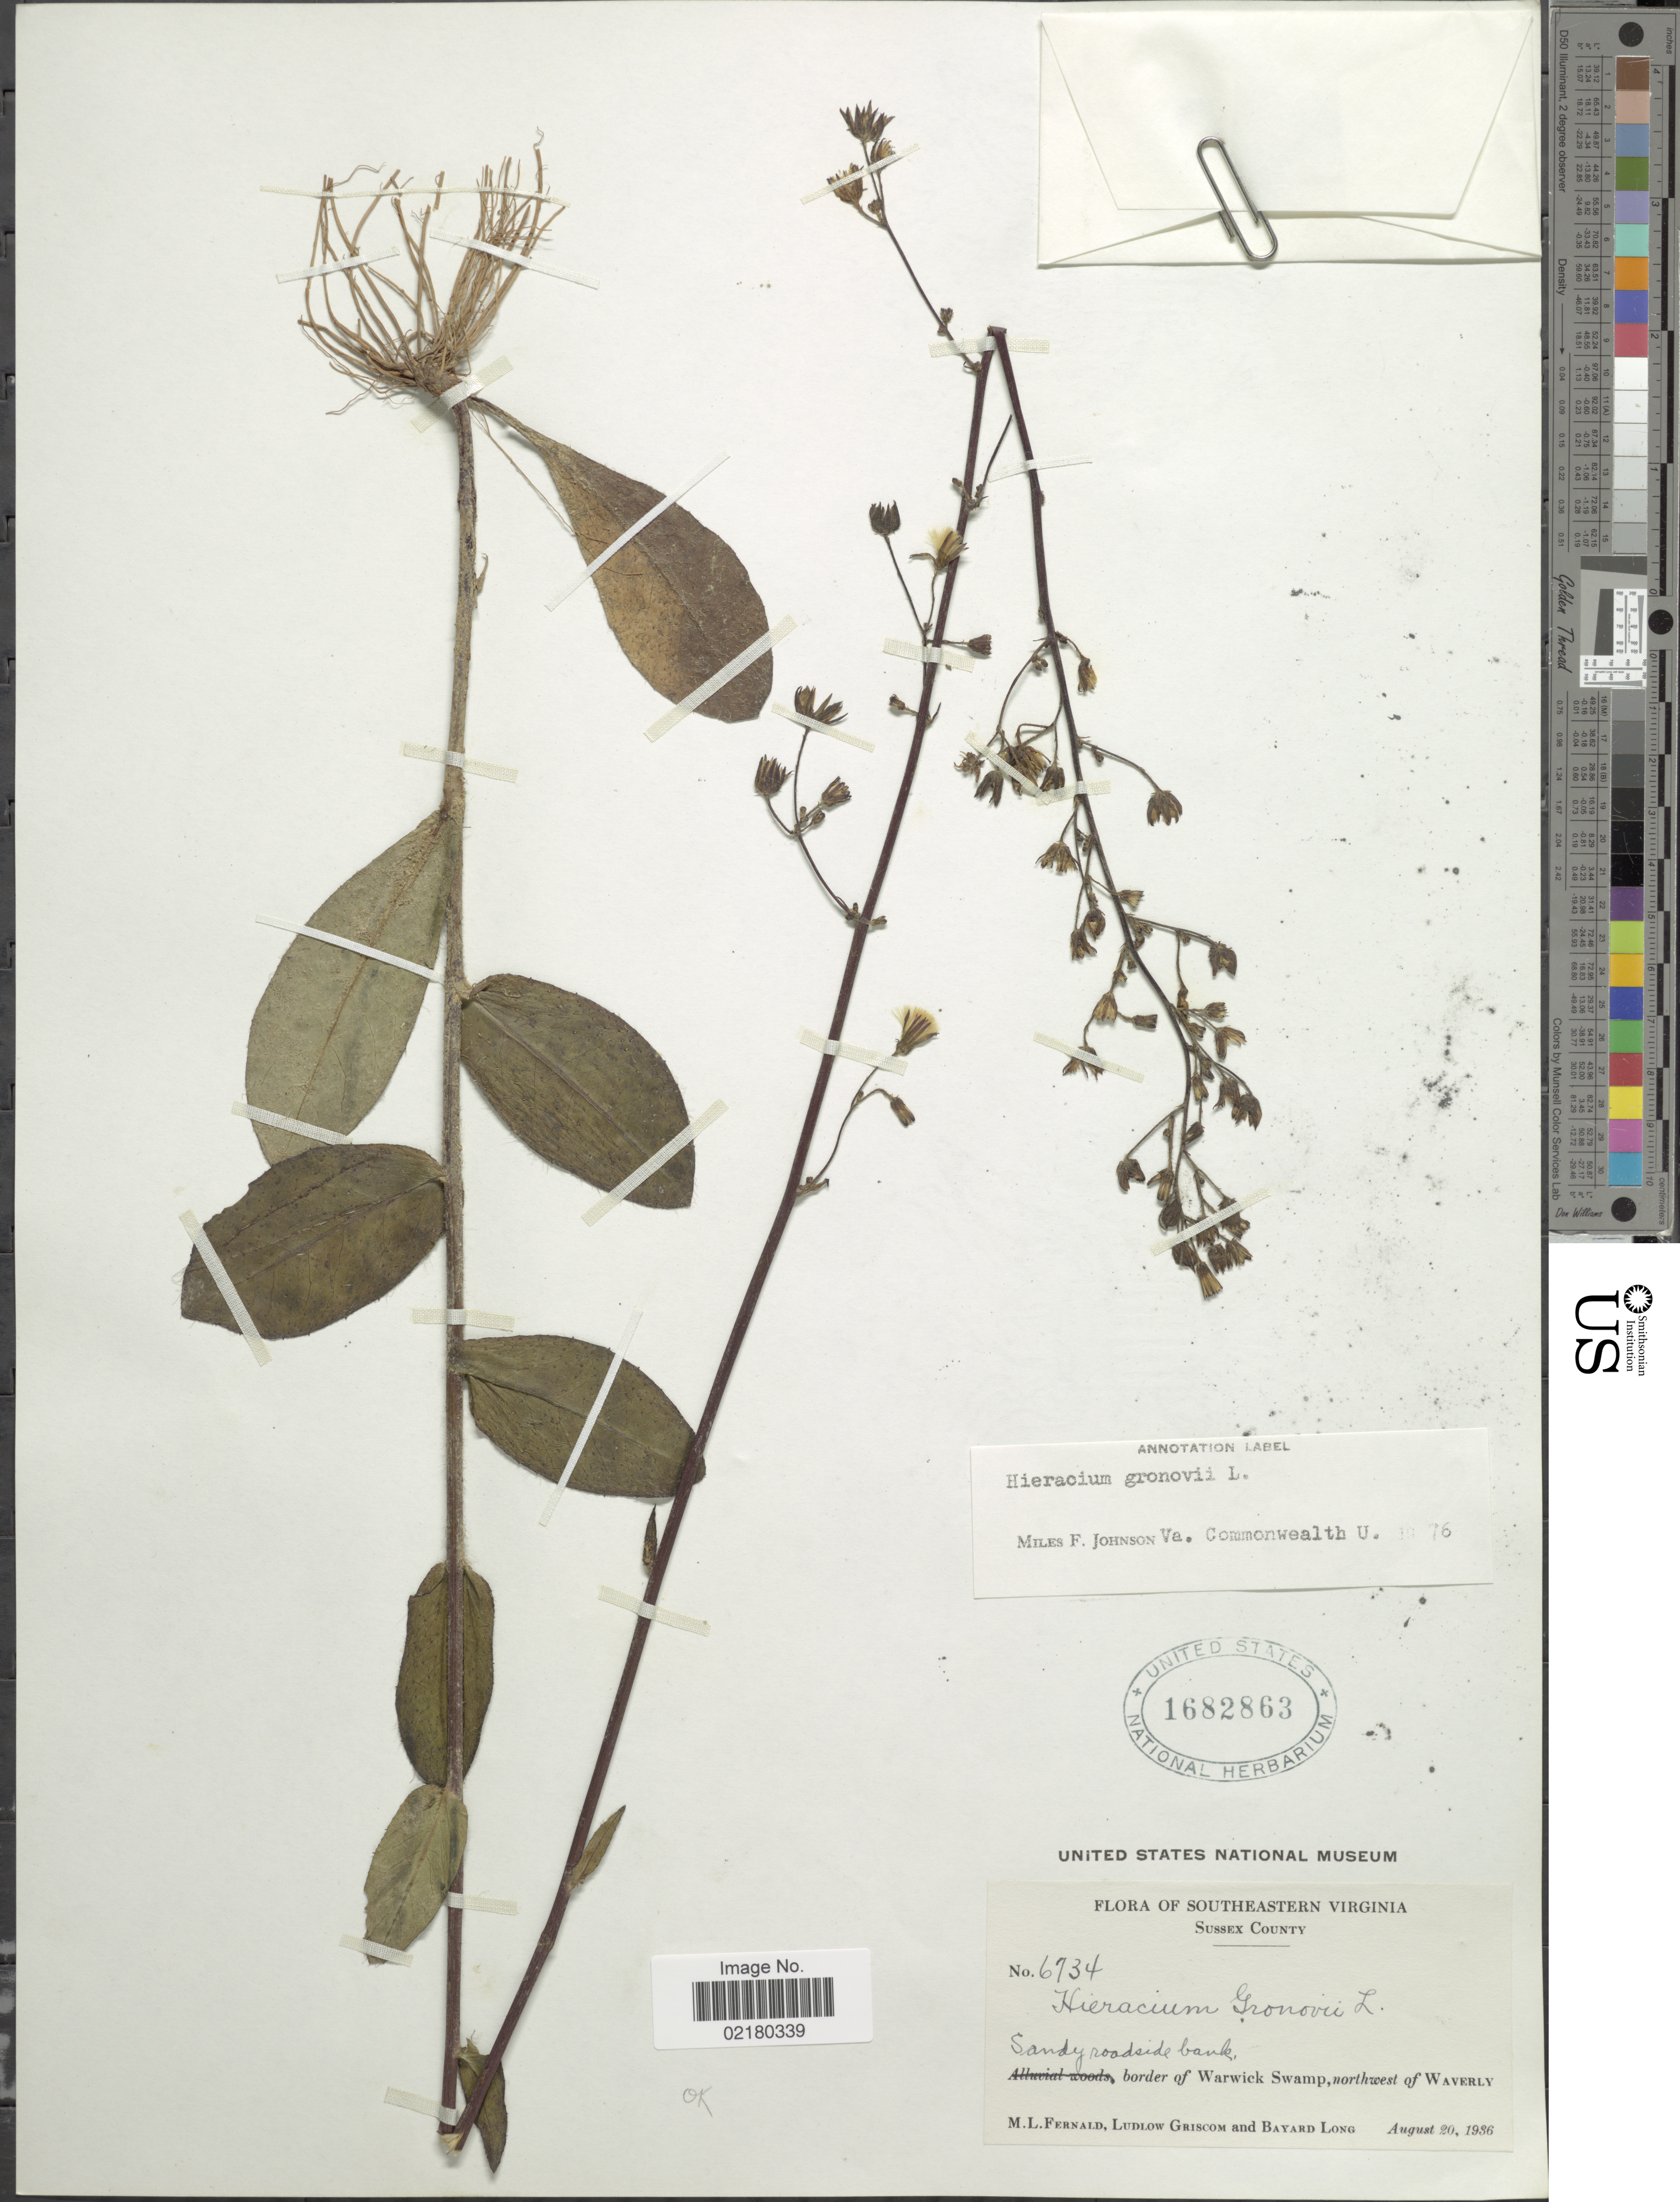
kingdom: Plantae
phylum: Tracheophyta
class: Magnoliopsida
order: Asterales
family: Asteraceae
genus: Hieracium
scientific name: Hieracium gronovii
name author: L.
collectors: M. L. Fernald, L. Griscom & B. Long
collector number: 6734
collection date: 1936-08-20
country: United States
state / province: Virginia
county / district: Sussex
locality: Southeastern Virginia, Sussex County, sandy roadside bank, border of Warwick Swamp, northwest of Waverly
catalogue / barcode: US 1682863